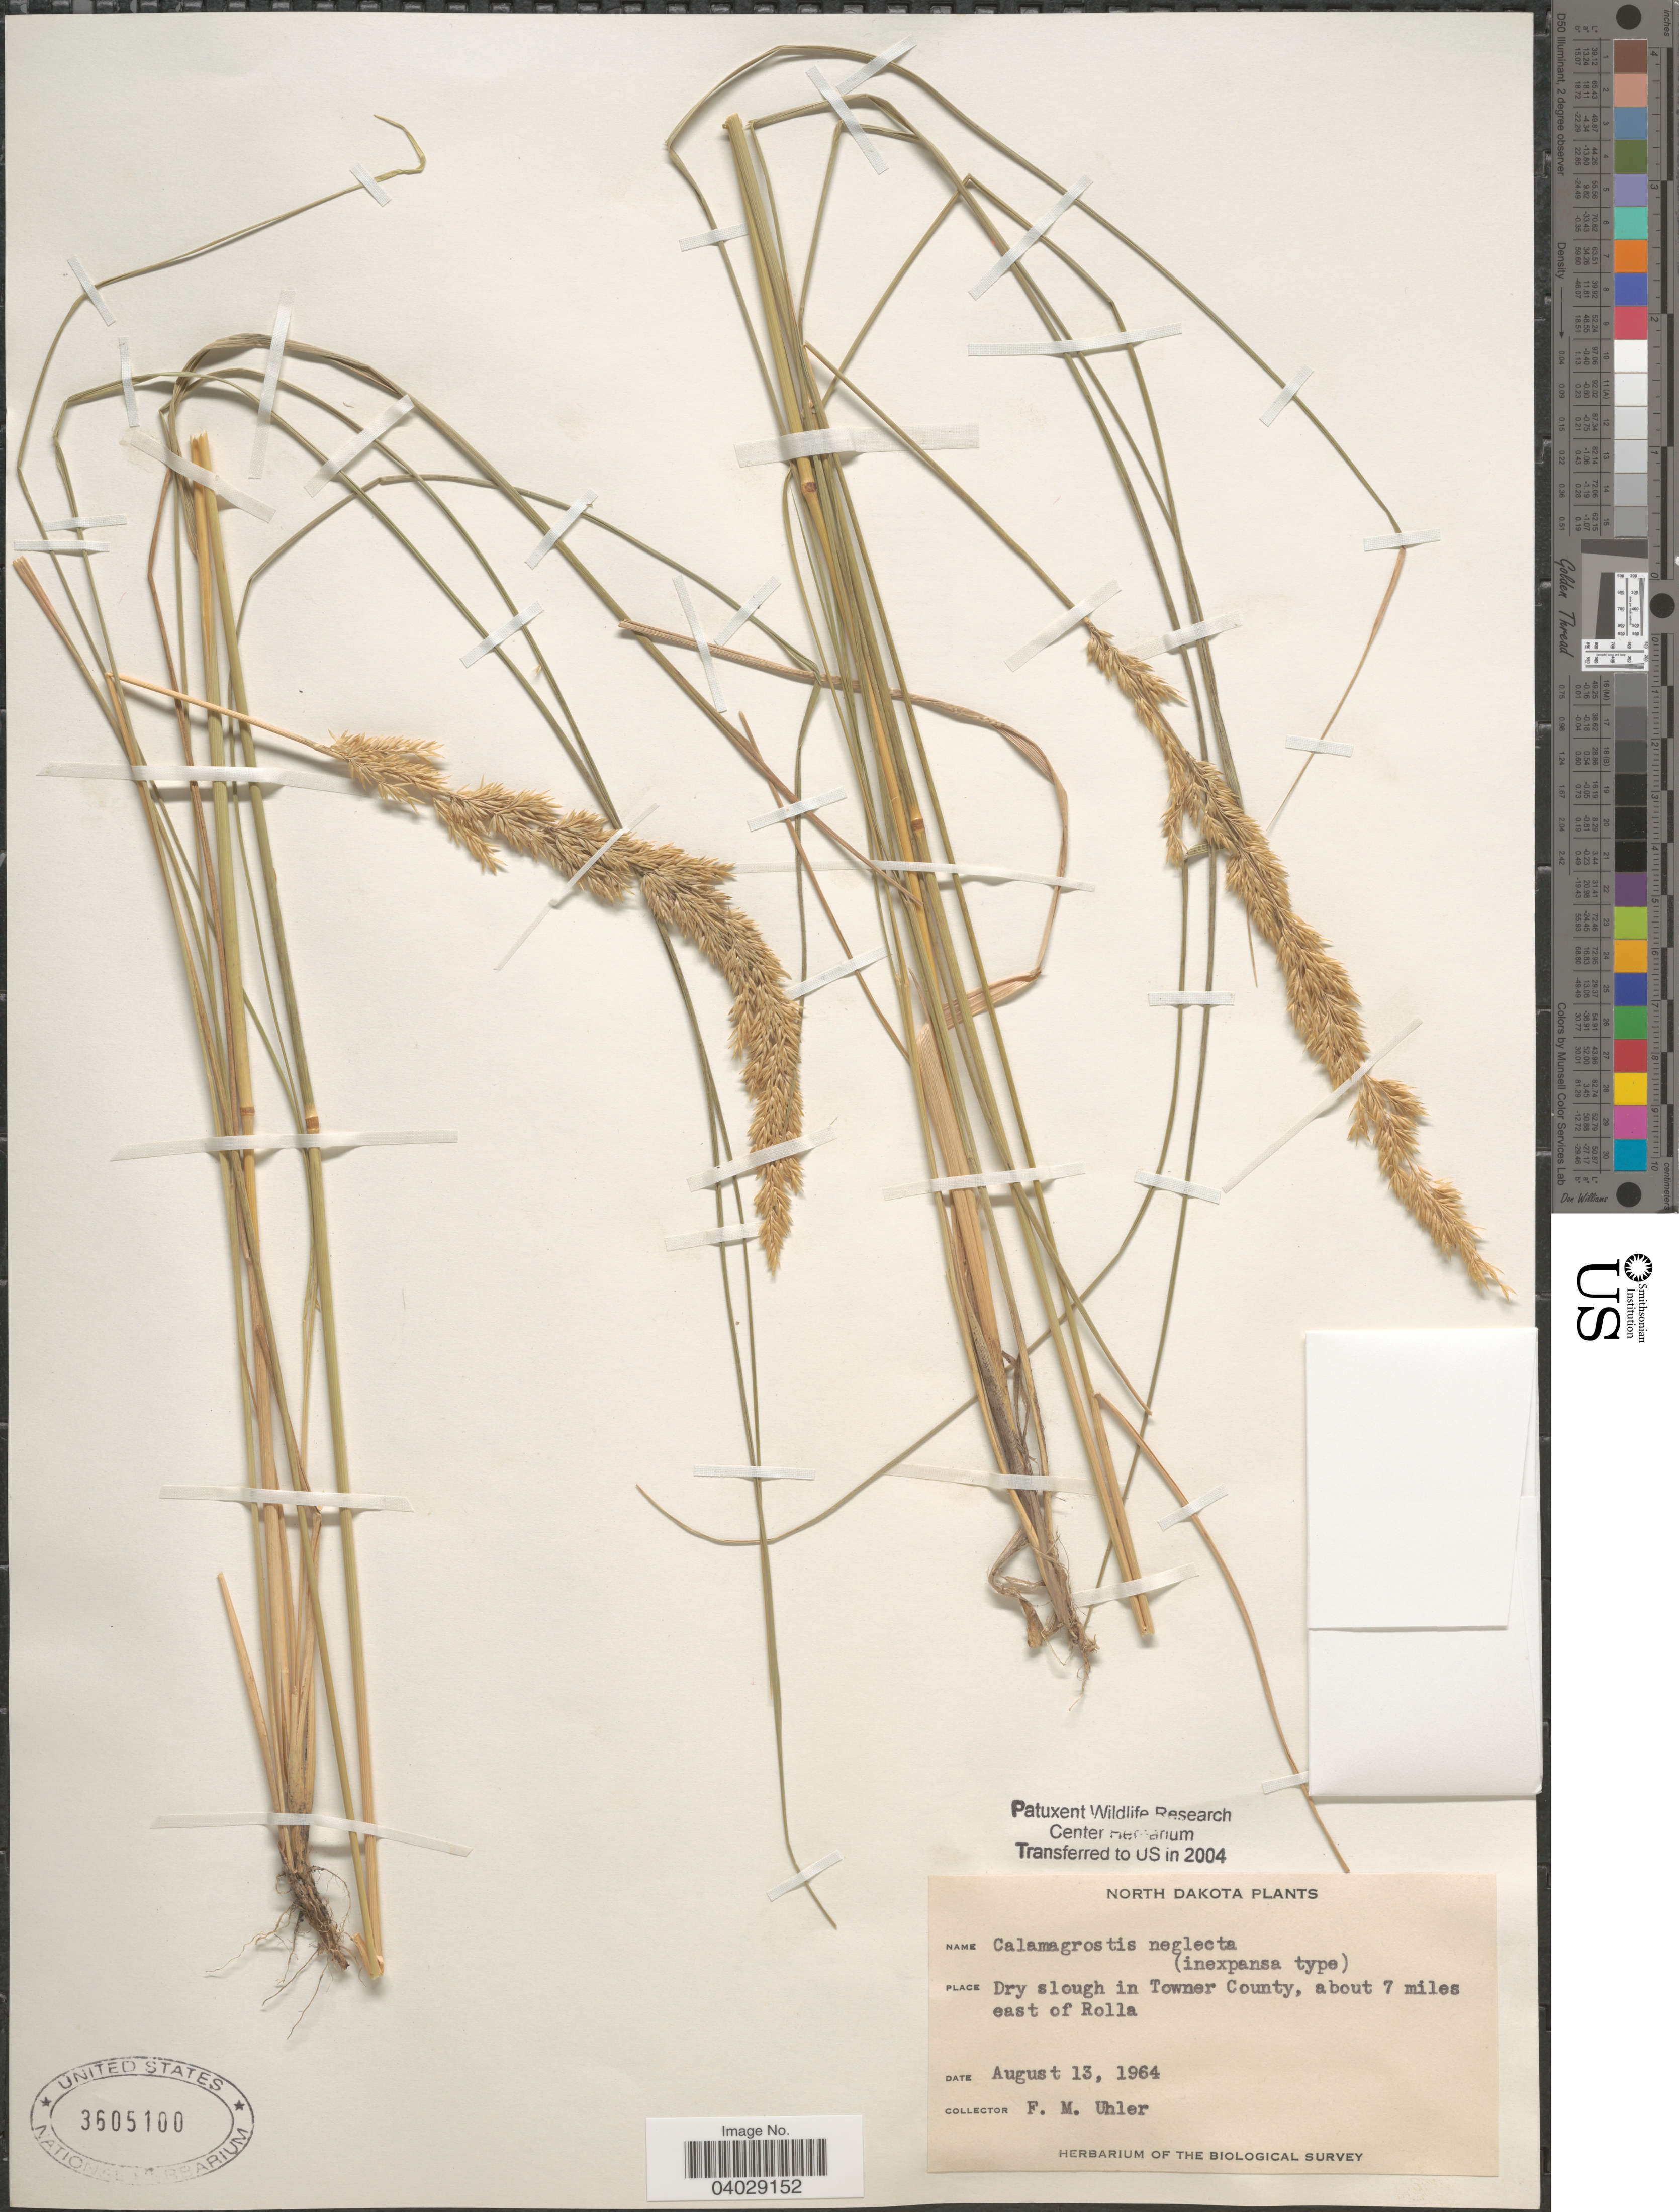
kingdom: Plantae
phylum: Tracheophyta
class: Liliopsida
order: Poales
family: Poaceae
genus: Calamagrostis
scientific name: Calamagrostis neglecta (Ehrh.) Gaertner et al.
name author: (Ehrhart) G. Gaertn. et al.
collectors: F. M. Uhler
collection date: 1964-08-13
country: United States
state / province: North Dakota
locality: In Towner County, about 7 miles east of Rolla.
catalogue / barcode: US 3605100